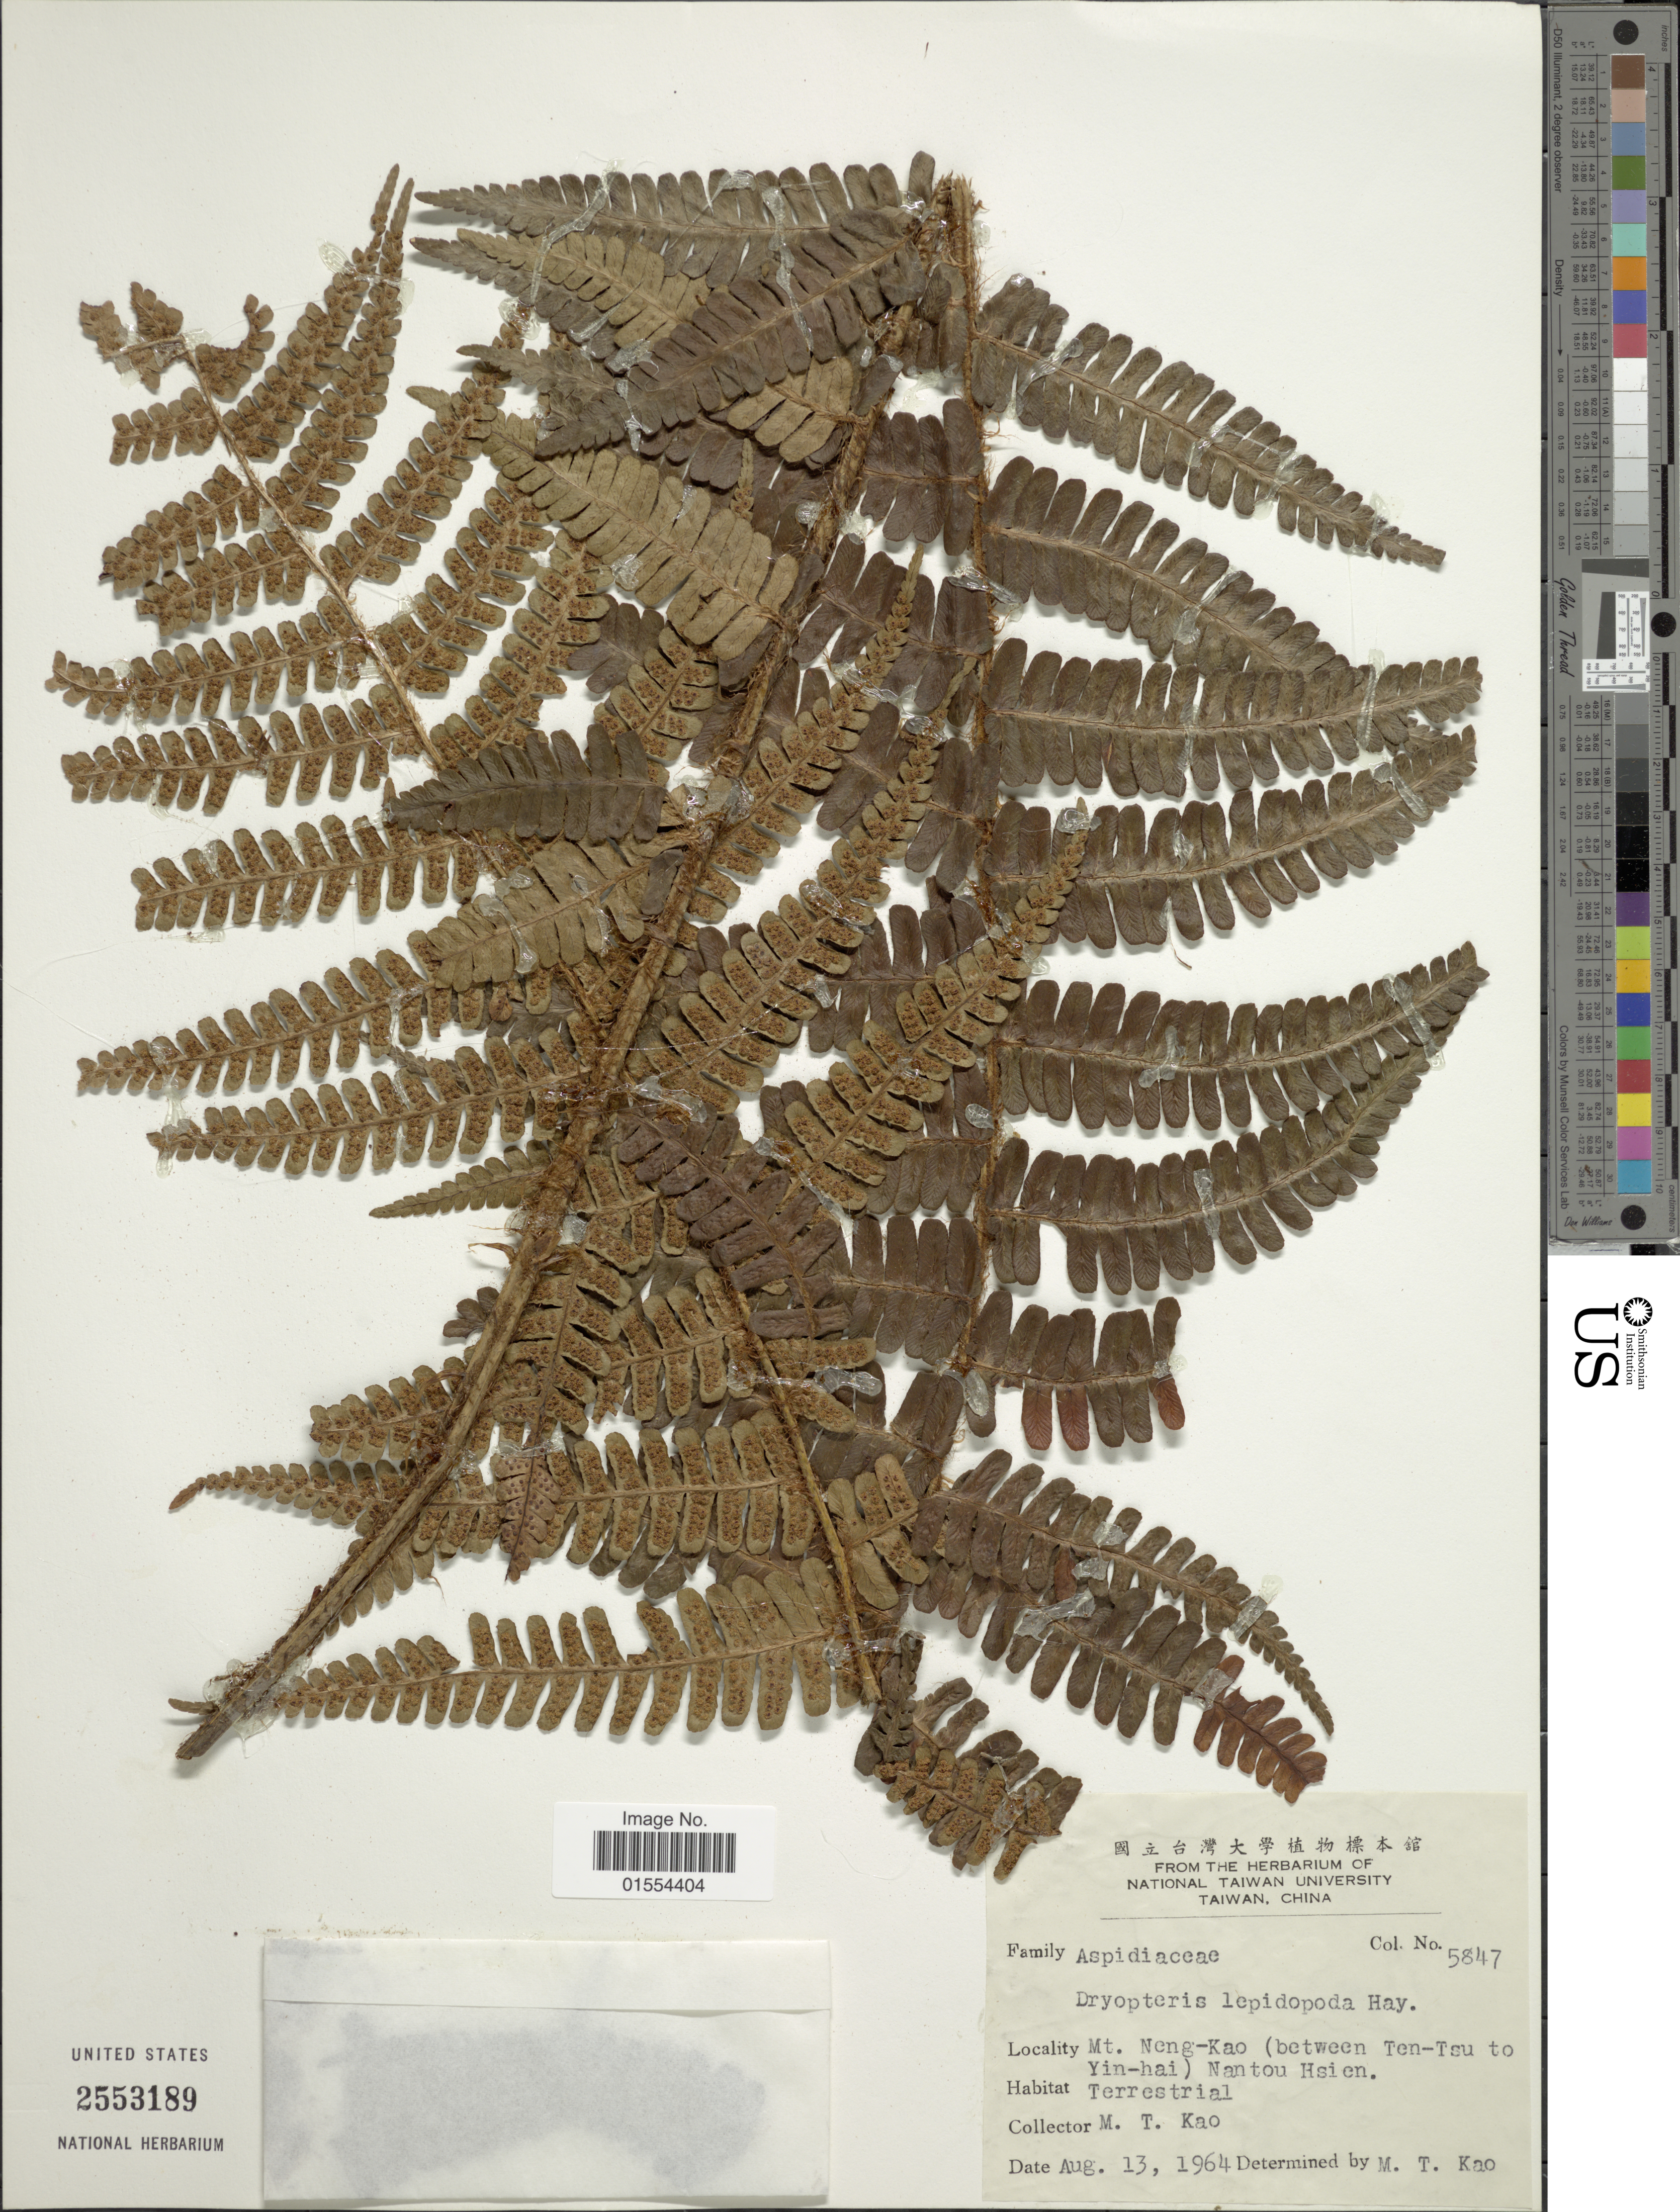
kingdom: Plantae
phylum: Tracheophyta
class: Polypodiopsida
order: Polypodiales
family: Dryopteridaceae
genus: Dryopteris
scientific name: Dryopteris lepidopoda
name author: Hayata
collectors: M. T. Kao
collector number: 5847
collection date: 1964-08-13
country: Taiwan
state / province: Nantou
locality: Mt. Neng-Kao (between Ten-Tsu to Yin hai ) Natou Hsien.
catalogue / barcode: US 2553189